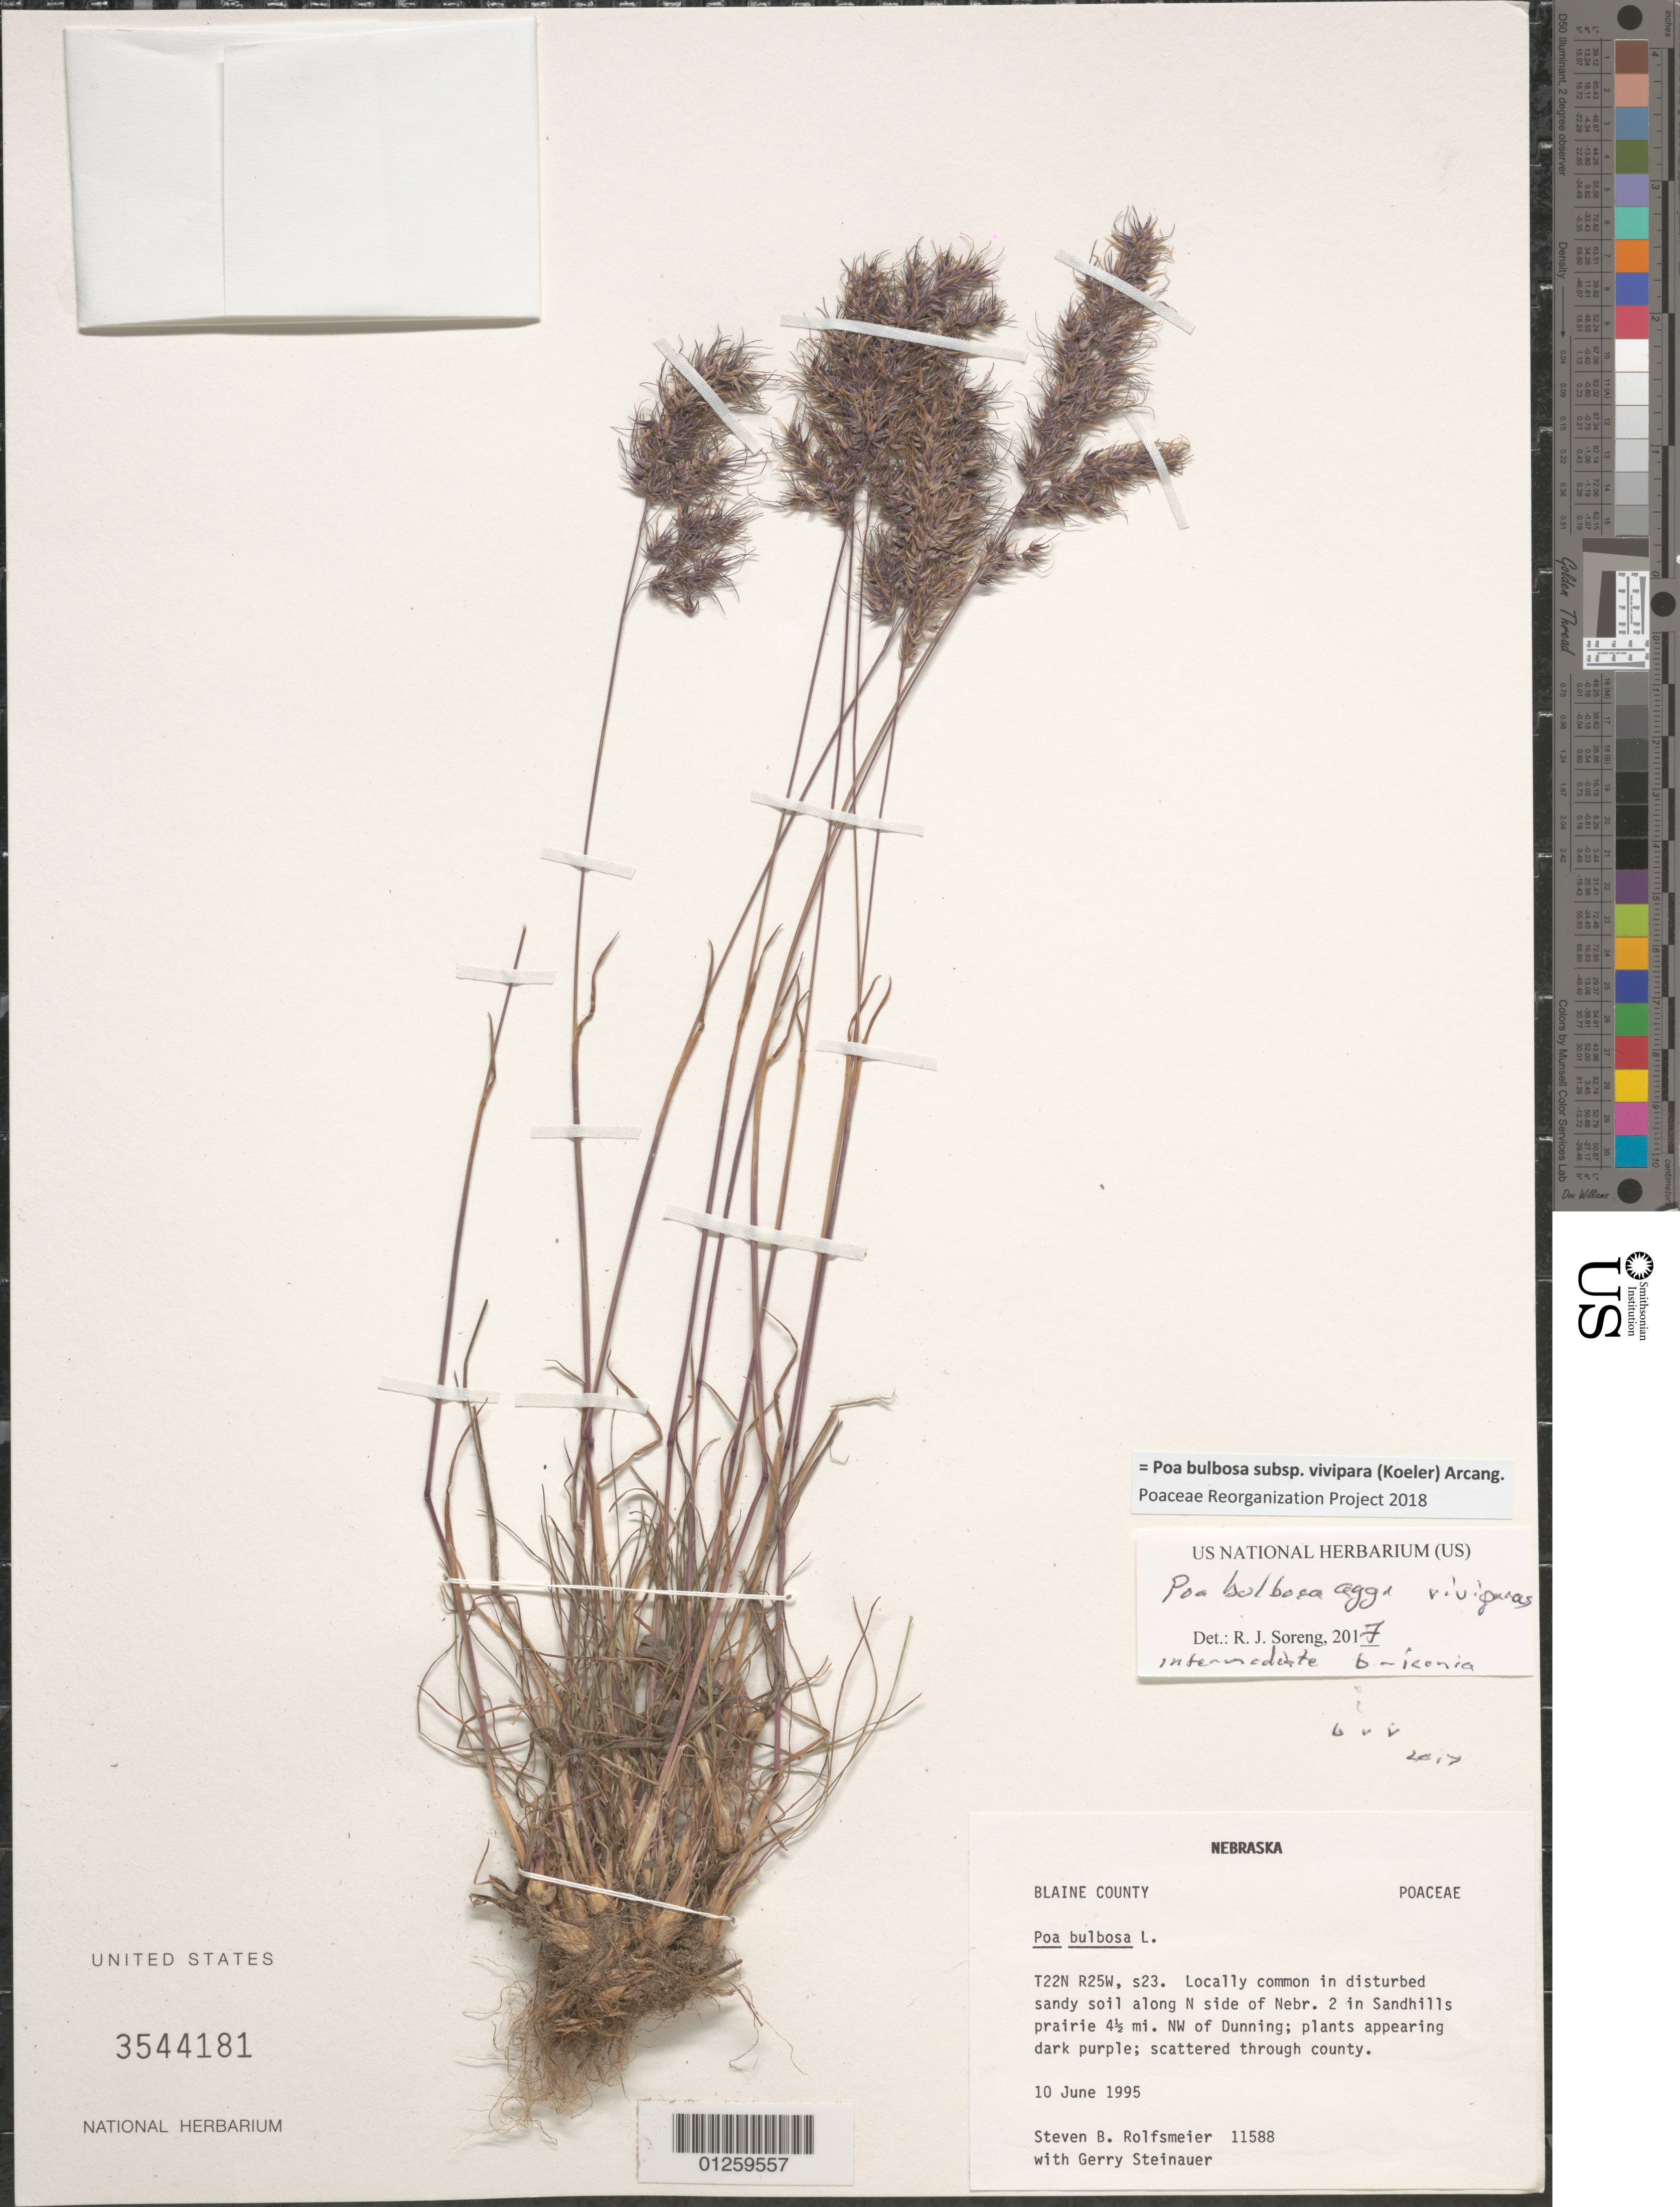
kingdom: Plantae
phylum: Tracheophyta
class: Liliopsida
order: Poales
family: Poaceae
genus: Poa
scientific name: Poa bulbosa subsp. vivipara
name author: (Koeler) Arcang.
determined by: Poaceae Reorganization Project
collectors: S. Rolfsmeier & G. Steinauer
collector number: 11588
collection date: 1995-06-10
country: United States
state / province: Nebraska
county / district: blaine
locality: T22N R25W, s23. Locally common in disturbed sandy soil along N side of Nebr. 2 in Sandhills prairie 41/2 mi. NW of Dunning; plants appearing dark purple; scattered through county.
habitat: locally common in disturbed sandy soil along N side of Nebr.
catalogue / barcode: US 3544181